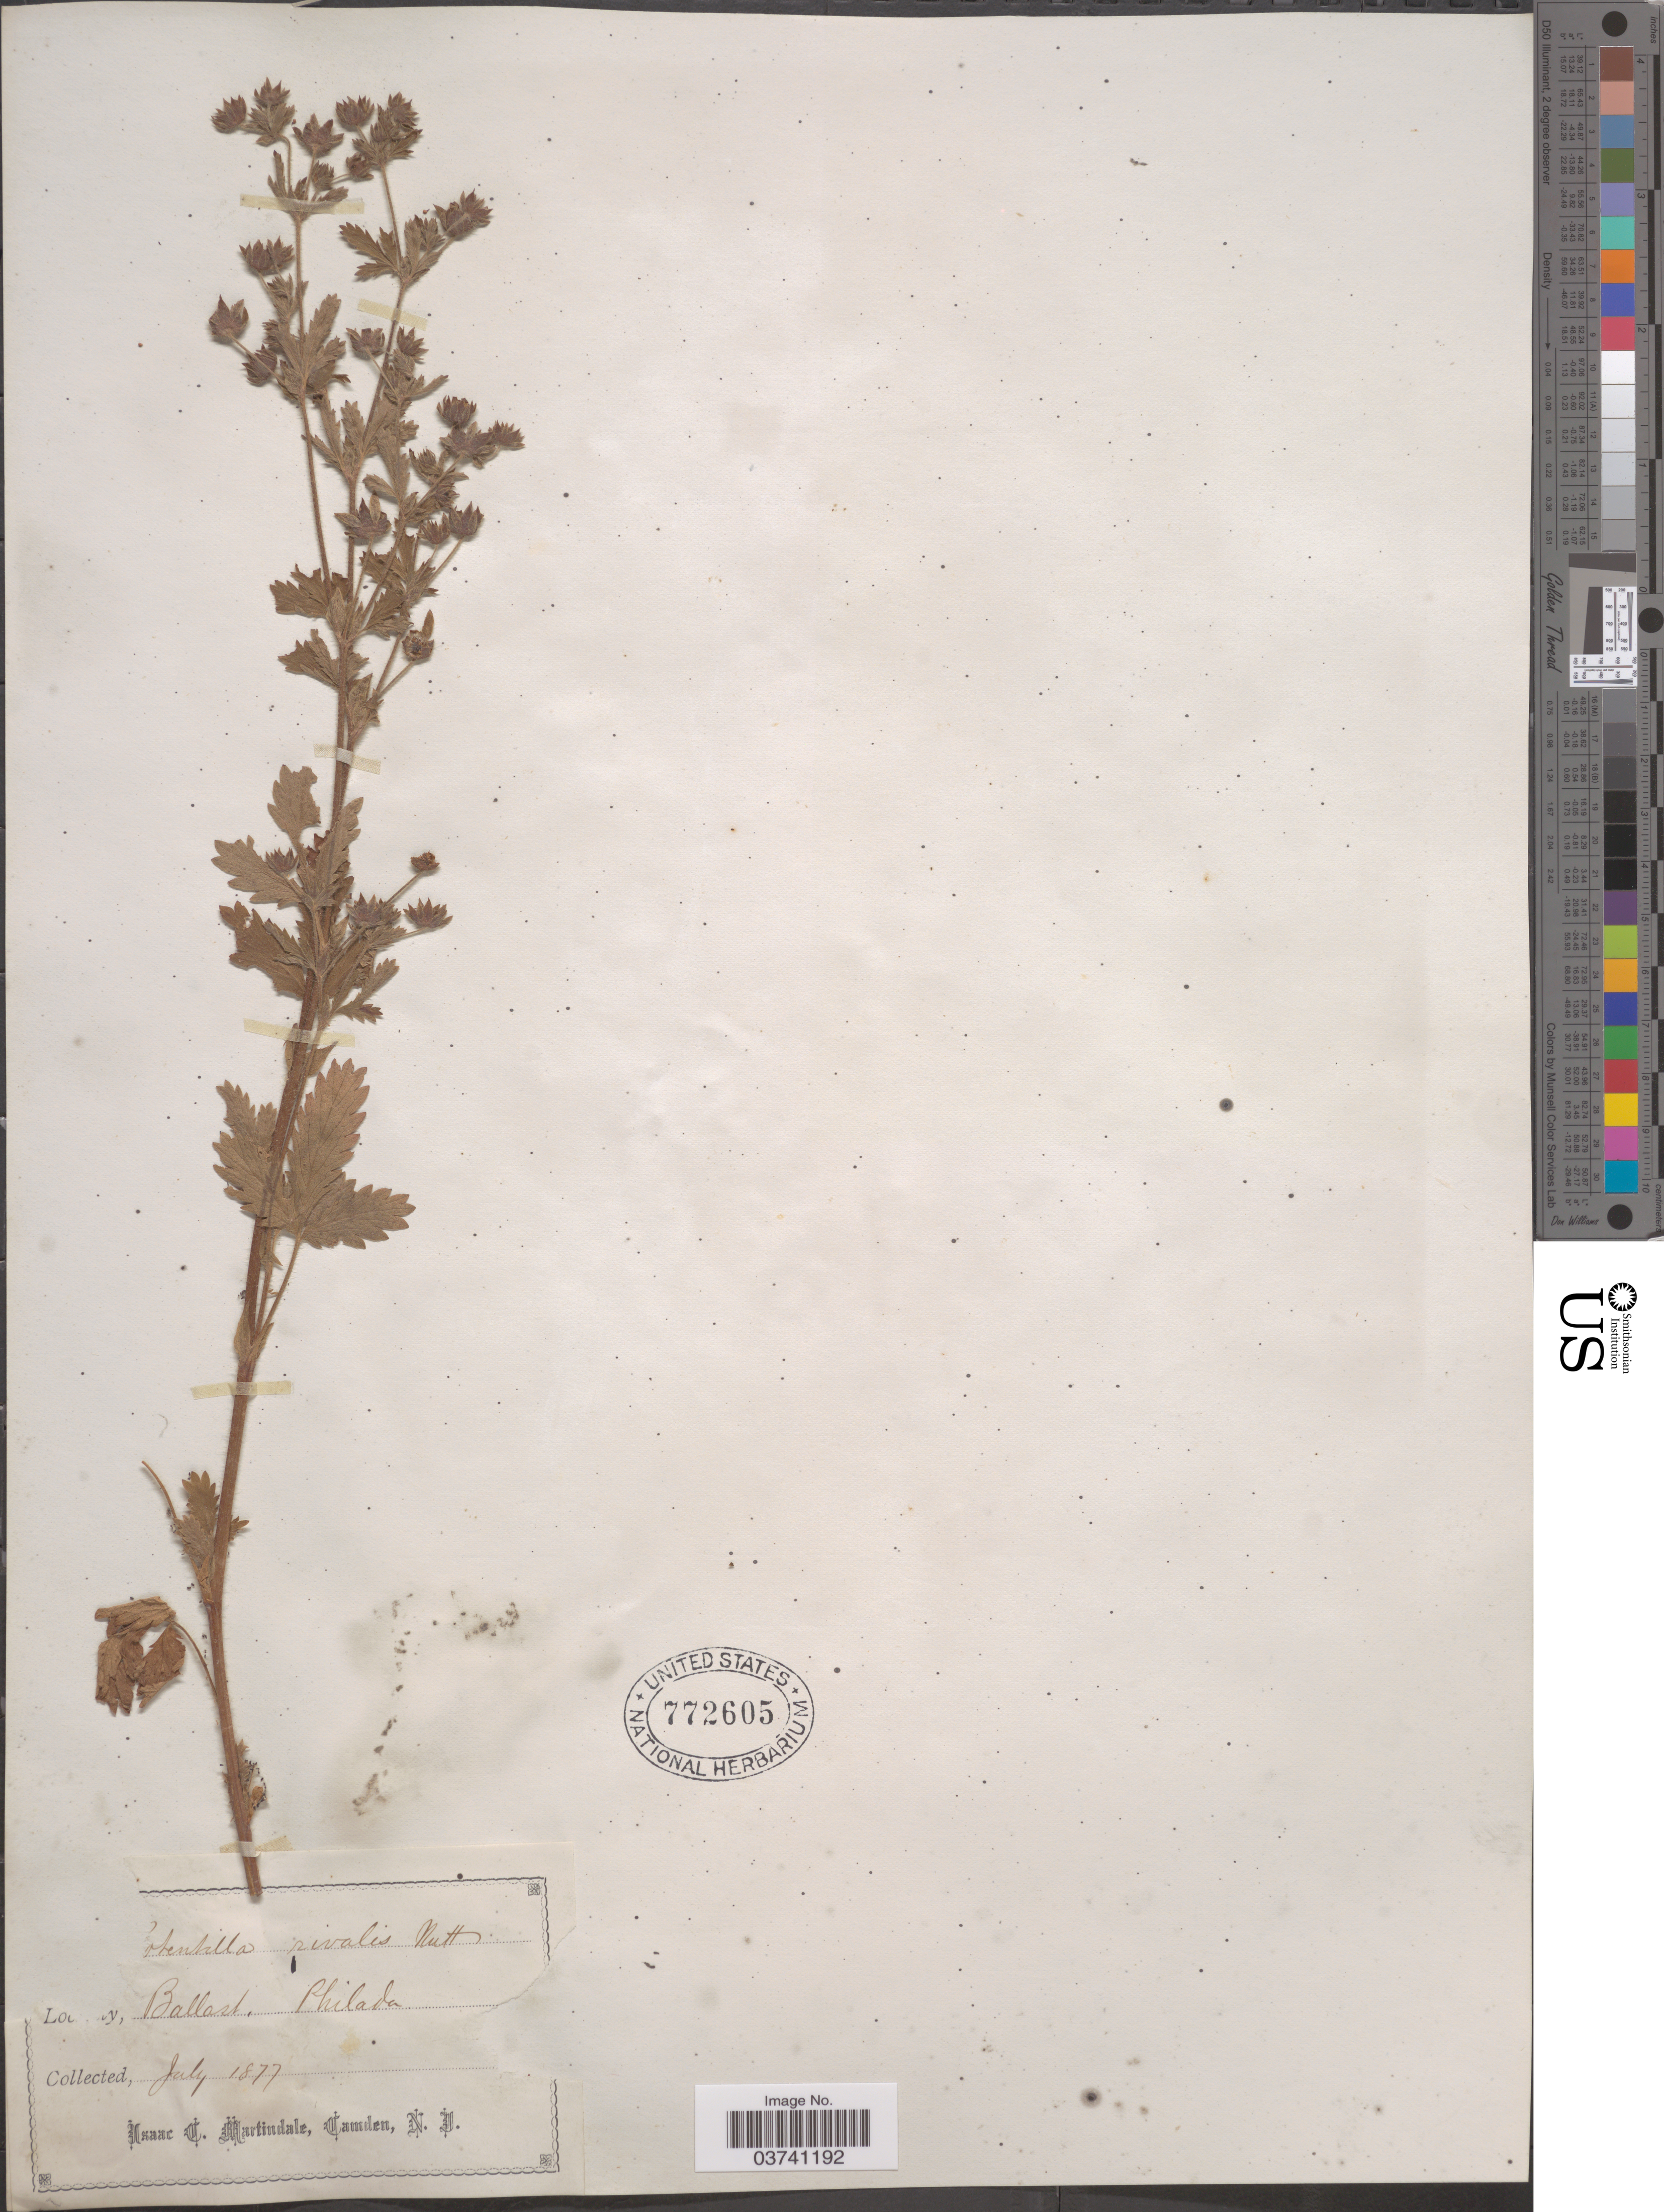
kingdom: Plantae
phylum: Tracheophyta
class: Magnoliopsida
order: Rosales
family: Rosaceae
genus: Potentilla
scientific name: Potentilla rivalis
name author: Nutt.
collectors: I. C. Martindale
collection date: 1877-07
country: United States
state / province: Pennsylvania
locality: Ballast, Philada.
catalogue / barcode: US 772605